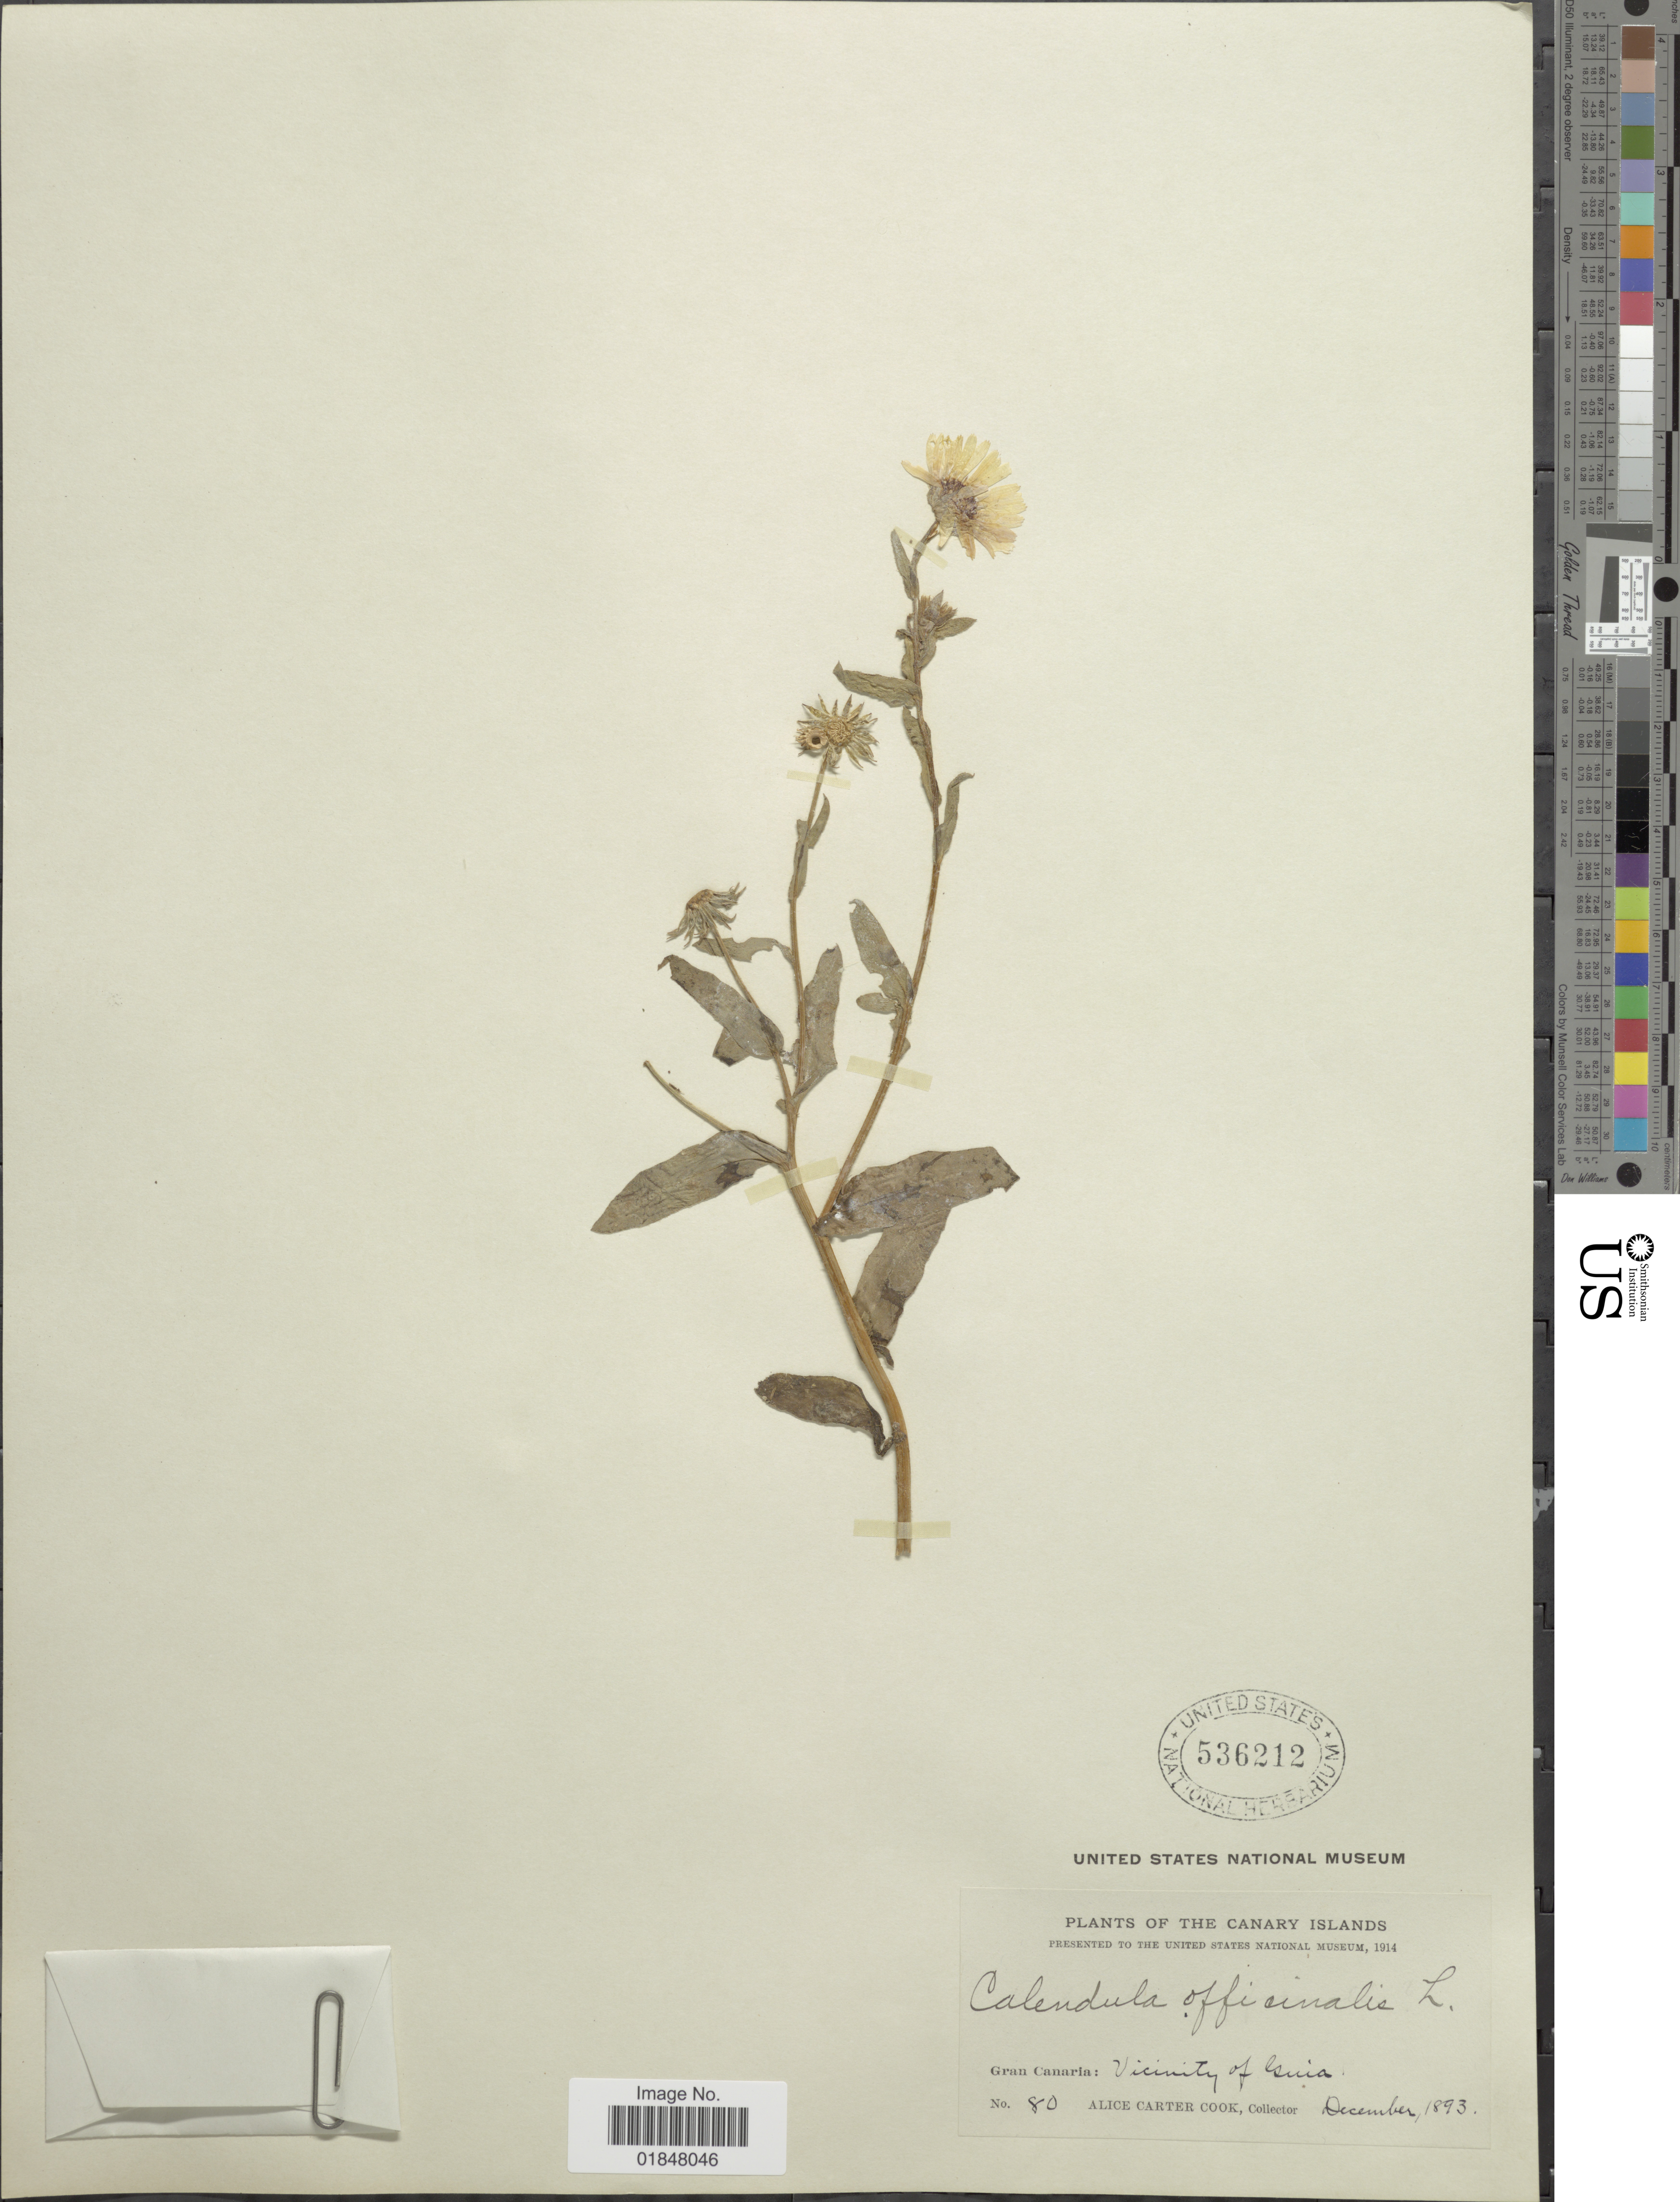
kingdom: Plantae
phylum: Tracheophyta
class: Magnoliopsida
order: Asterales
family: Asteraceae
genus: Calendula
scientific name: Calendula officinalis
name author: L.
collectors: Alice C. Cook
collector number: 80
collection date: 1893-12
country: Spain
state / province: Canarias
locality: The Canary Islands, Gran Canaria: vicinity of Guia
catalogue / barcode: US 536212